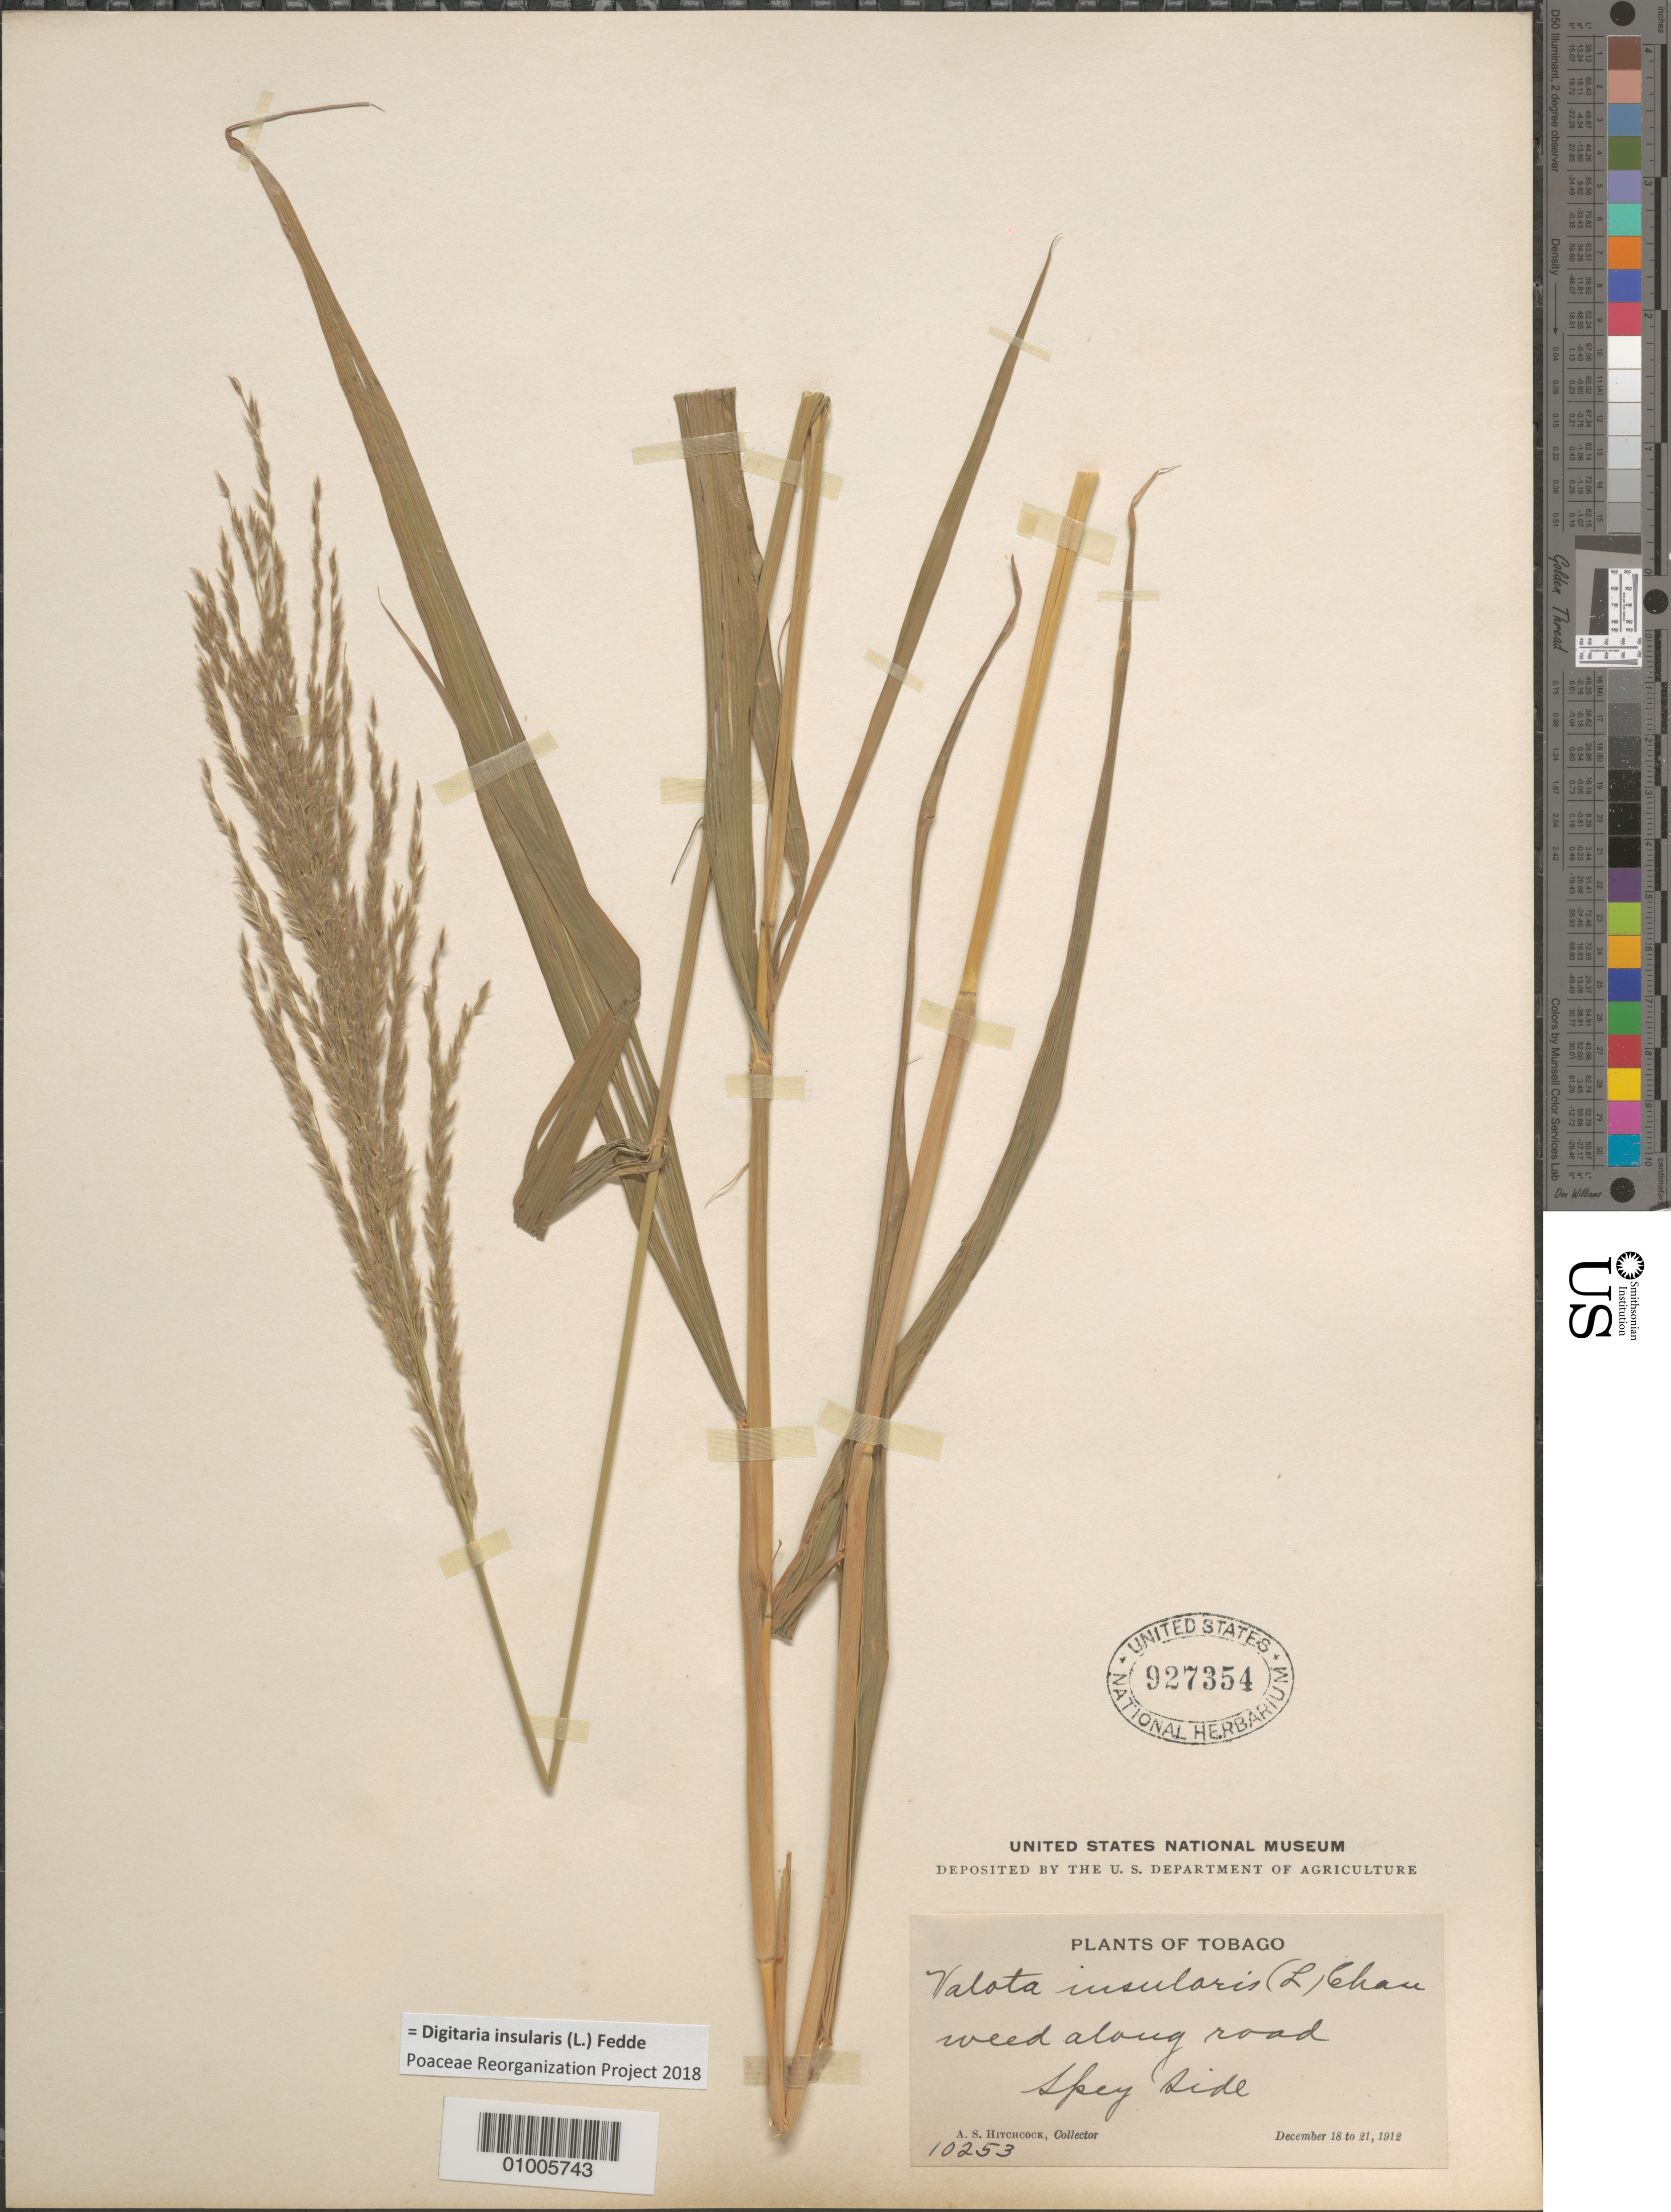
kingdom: Plantae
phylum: Tracheophyta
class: Liliopsida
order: Poales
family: Poaceae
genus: Digitaria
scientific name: Digitaria insularis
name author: (L.) Mez ex Ekman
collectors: A. S. Hitchcock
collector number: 10235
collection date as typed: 18 Dec 1912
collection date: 1912-12-18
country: Trinidad and Tobago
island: Tobago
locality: Weed along road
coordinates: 0 N, 0 E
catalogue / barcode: US 927354